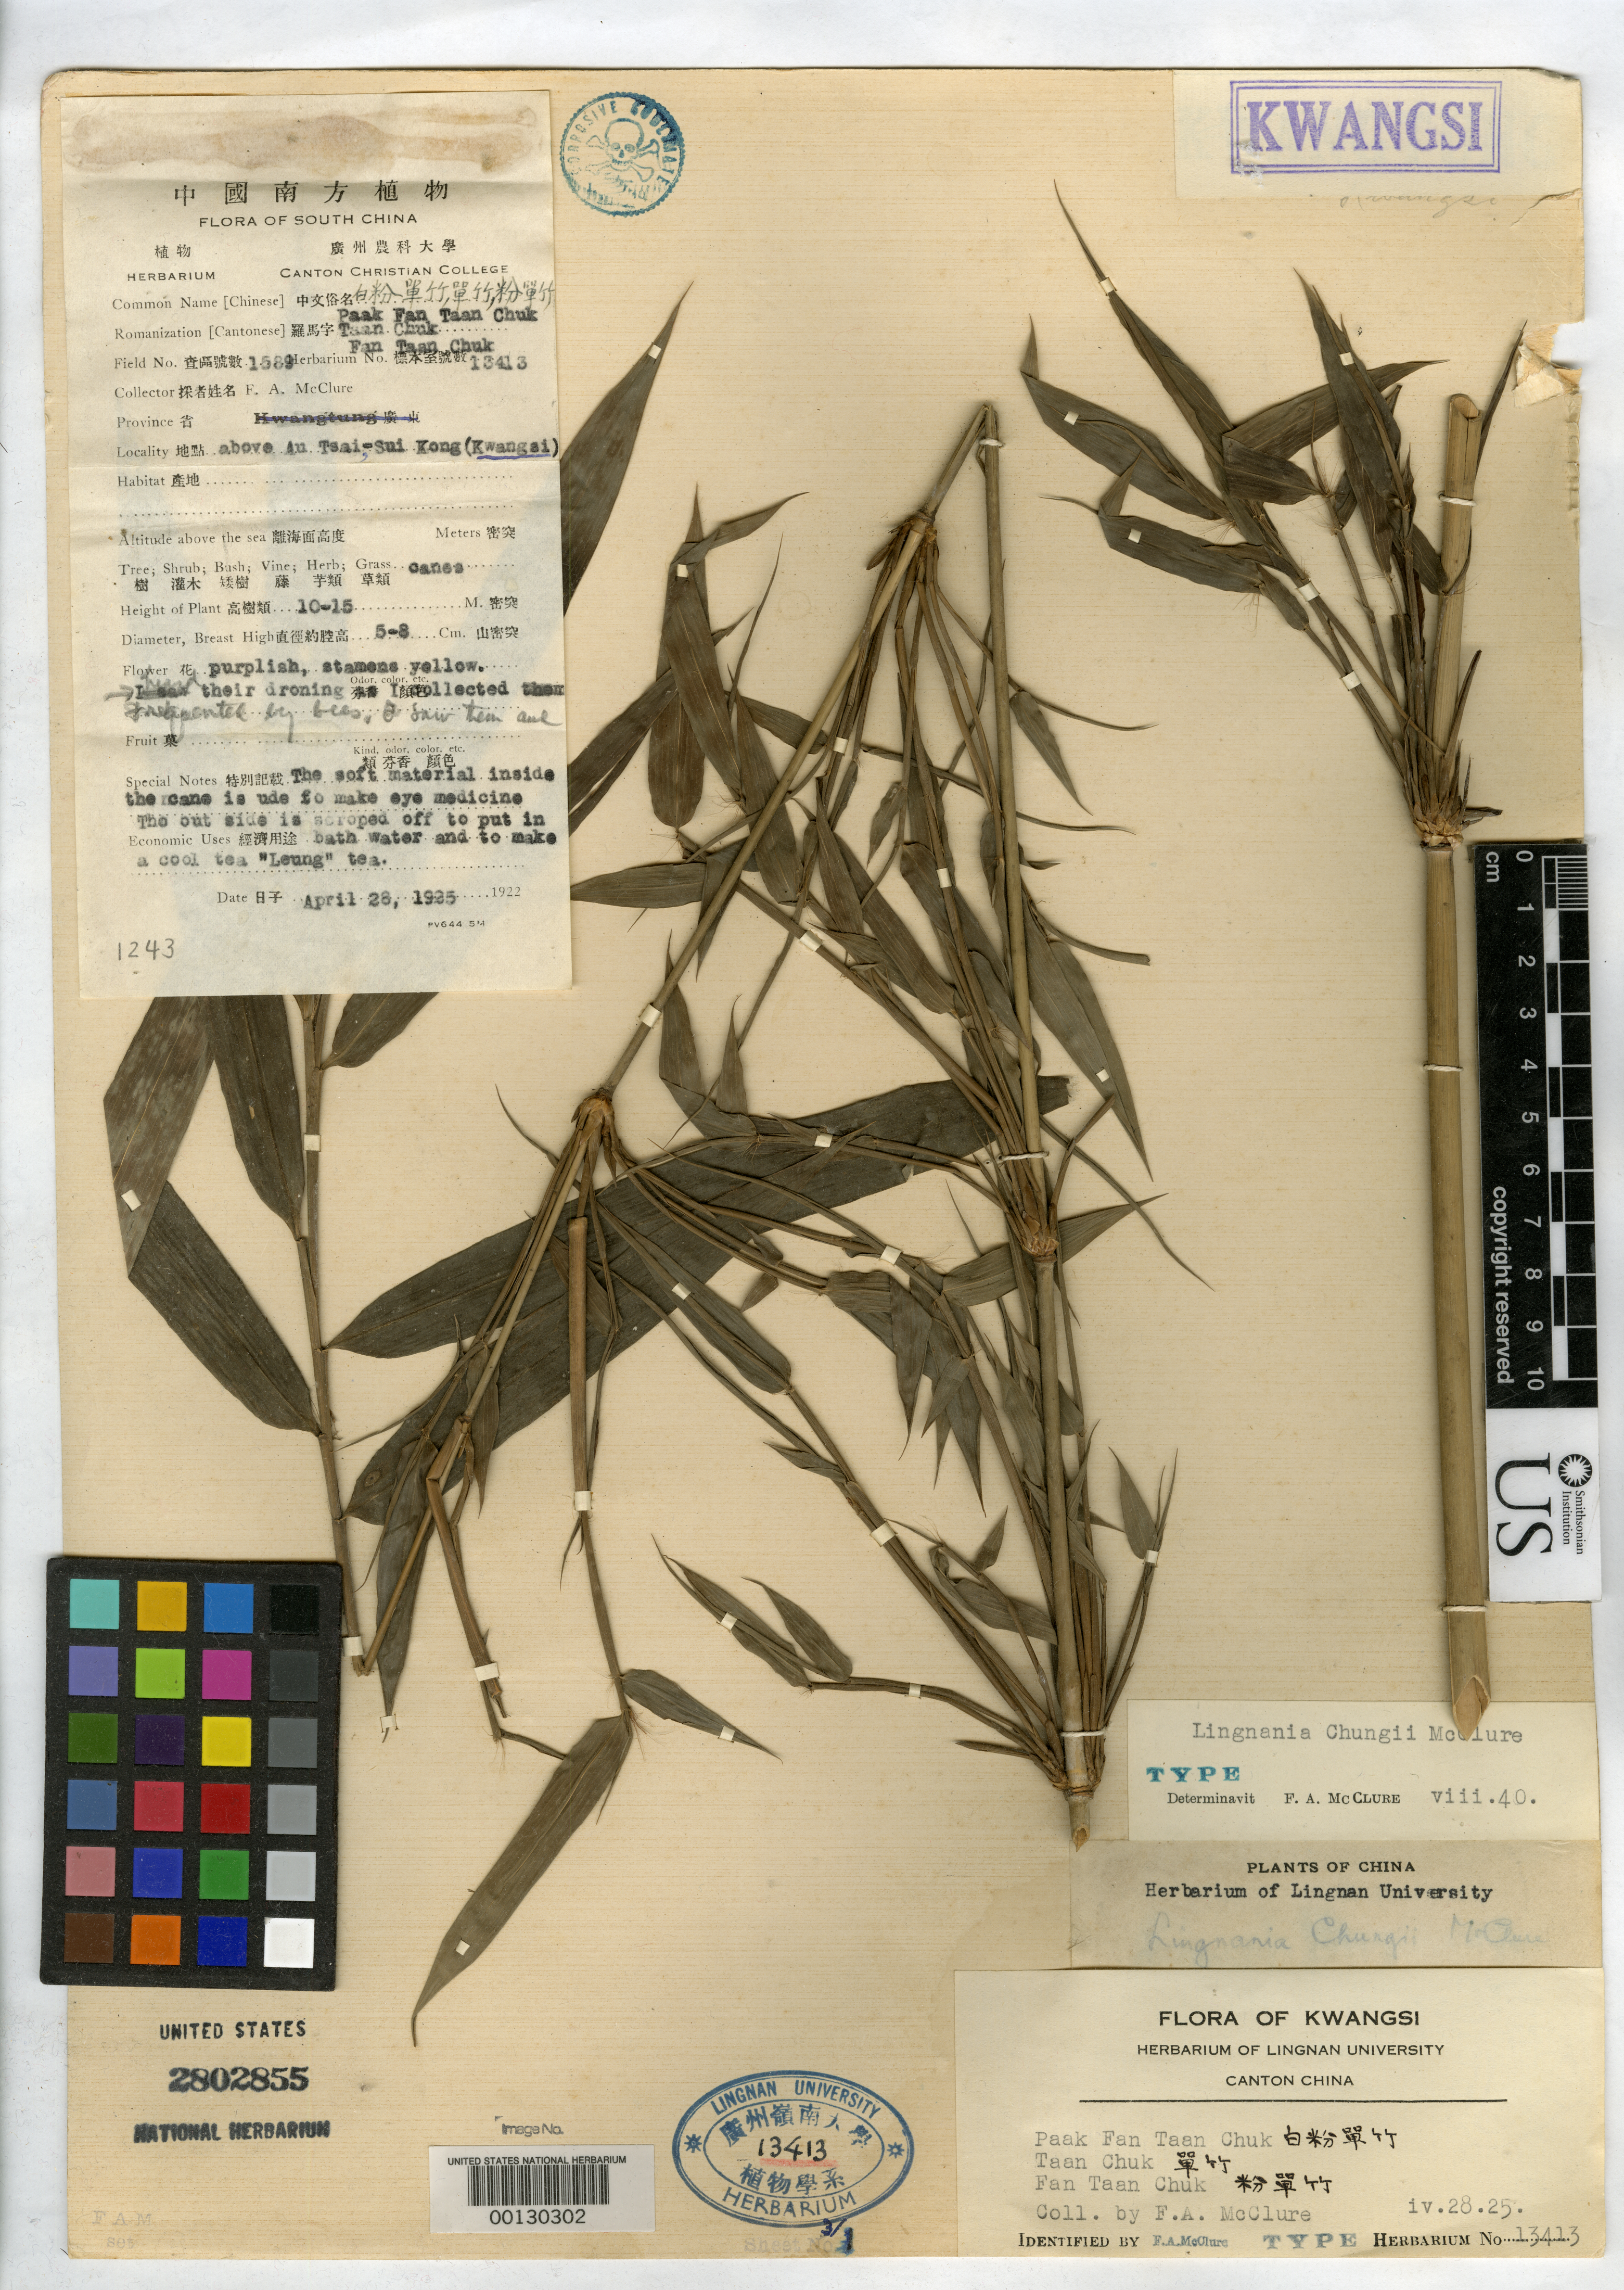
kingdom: Plantae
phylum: Tracheophyta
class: Liliopsida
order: Poales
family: Poaceae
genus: Bambusa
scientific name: Bambusa chungii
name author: McClure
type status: Holotype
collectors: F. A. McClure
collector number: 1589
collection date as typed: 28 Apr 1925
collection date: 1925-04-28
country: China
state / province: Guangxi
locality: Paak Fan Taan Chuk, Taan Chuk, Fan Taan Chuk.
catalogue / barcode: US 2802855